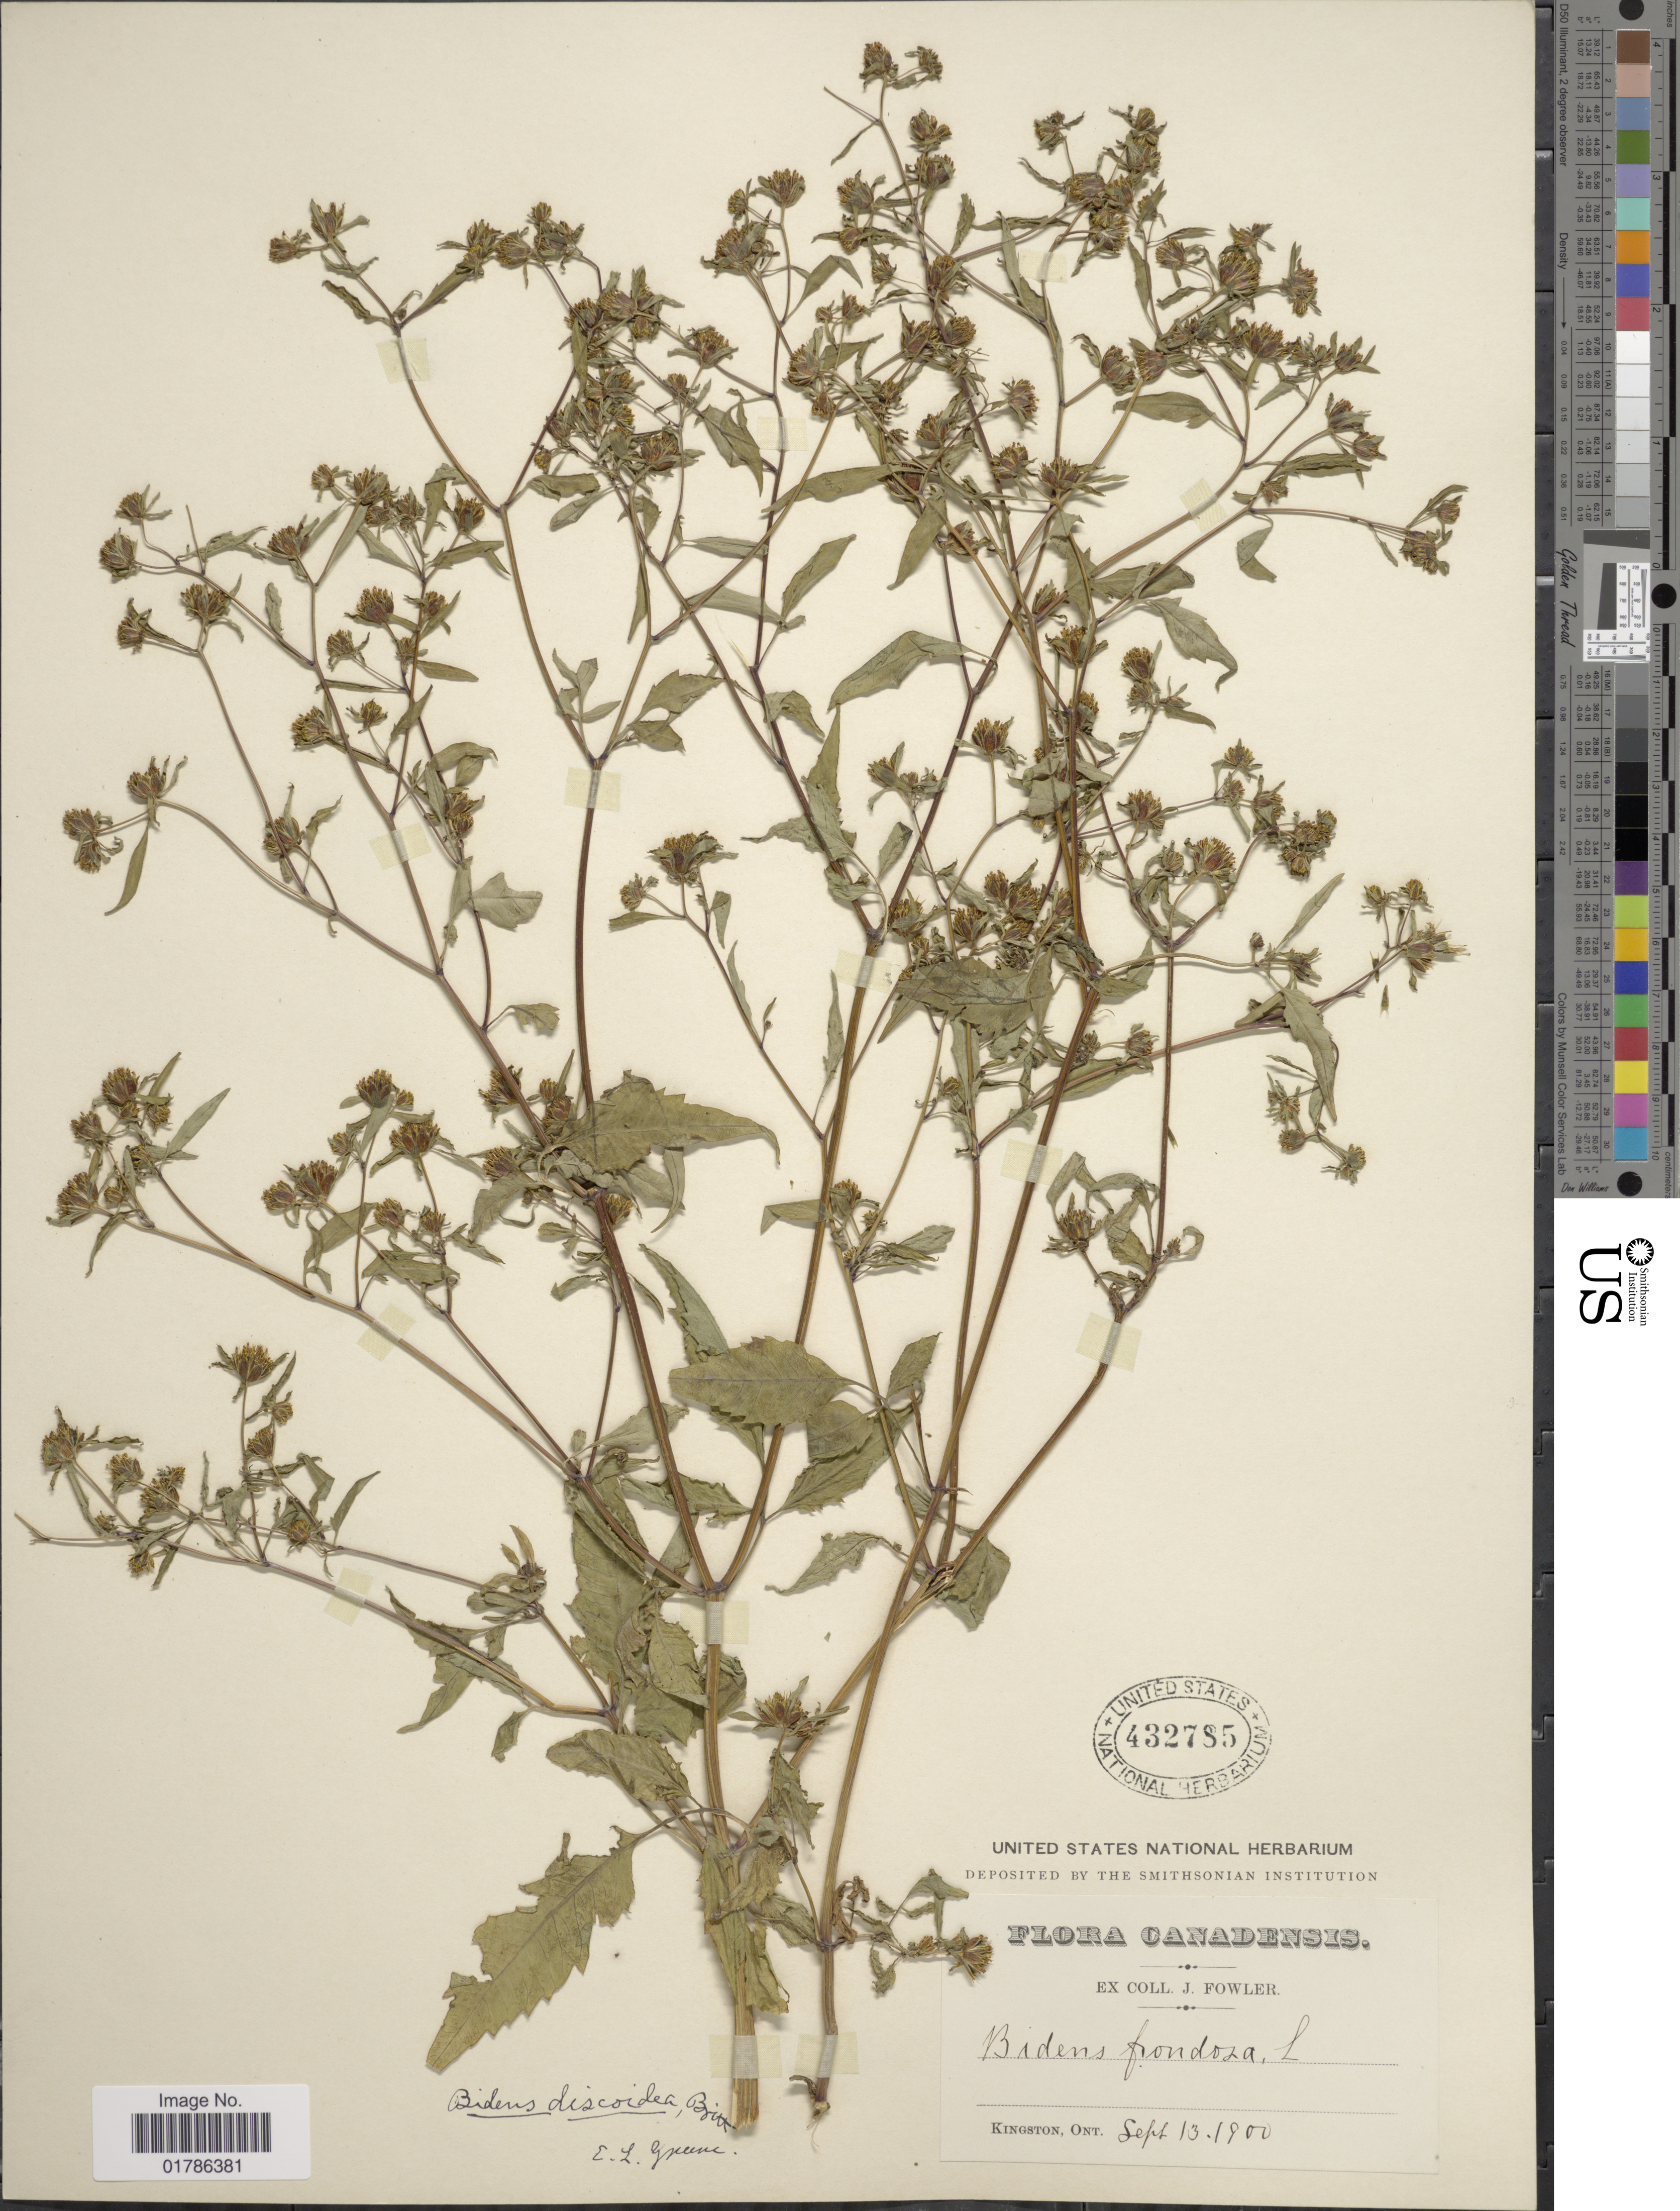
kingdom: Plantae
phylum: Tracheophyta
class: Magnoliopsida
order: Asterales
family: Asteraceae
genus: Bidens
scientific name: Bidens discoidea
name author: (Torr. & A. Gray) Britton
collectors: J. P. Fowler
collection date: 1900-09-13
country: Canada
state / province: Ontario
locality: Kingston, Ont.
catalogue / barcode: US 432785